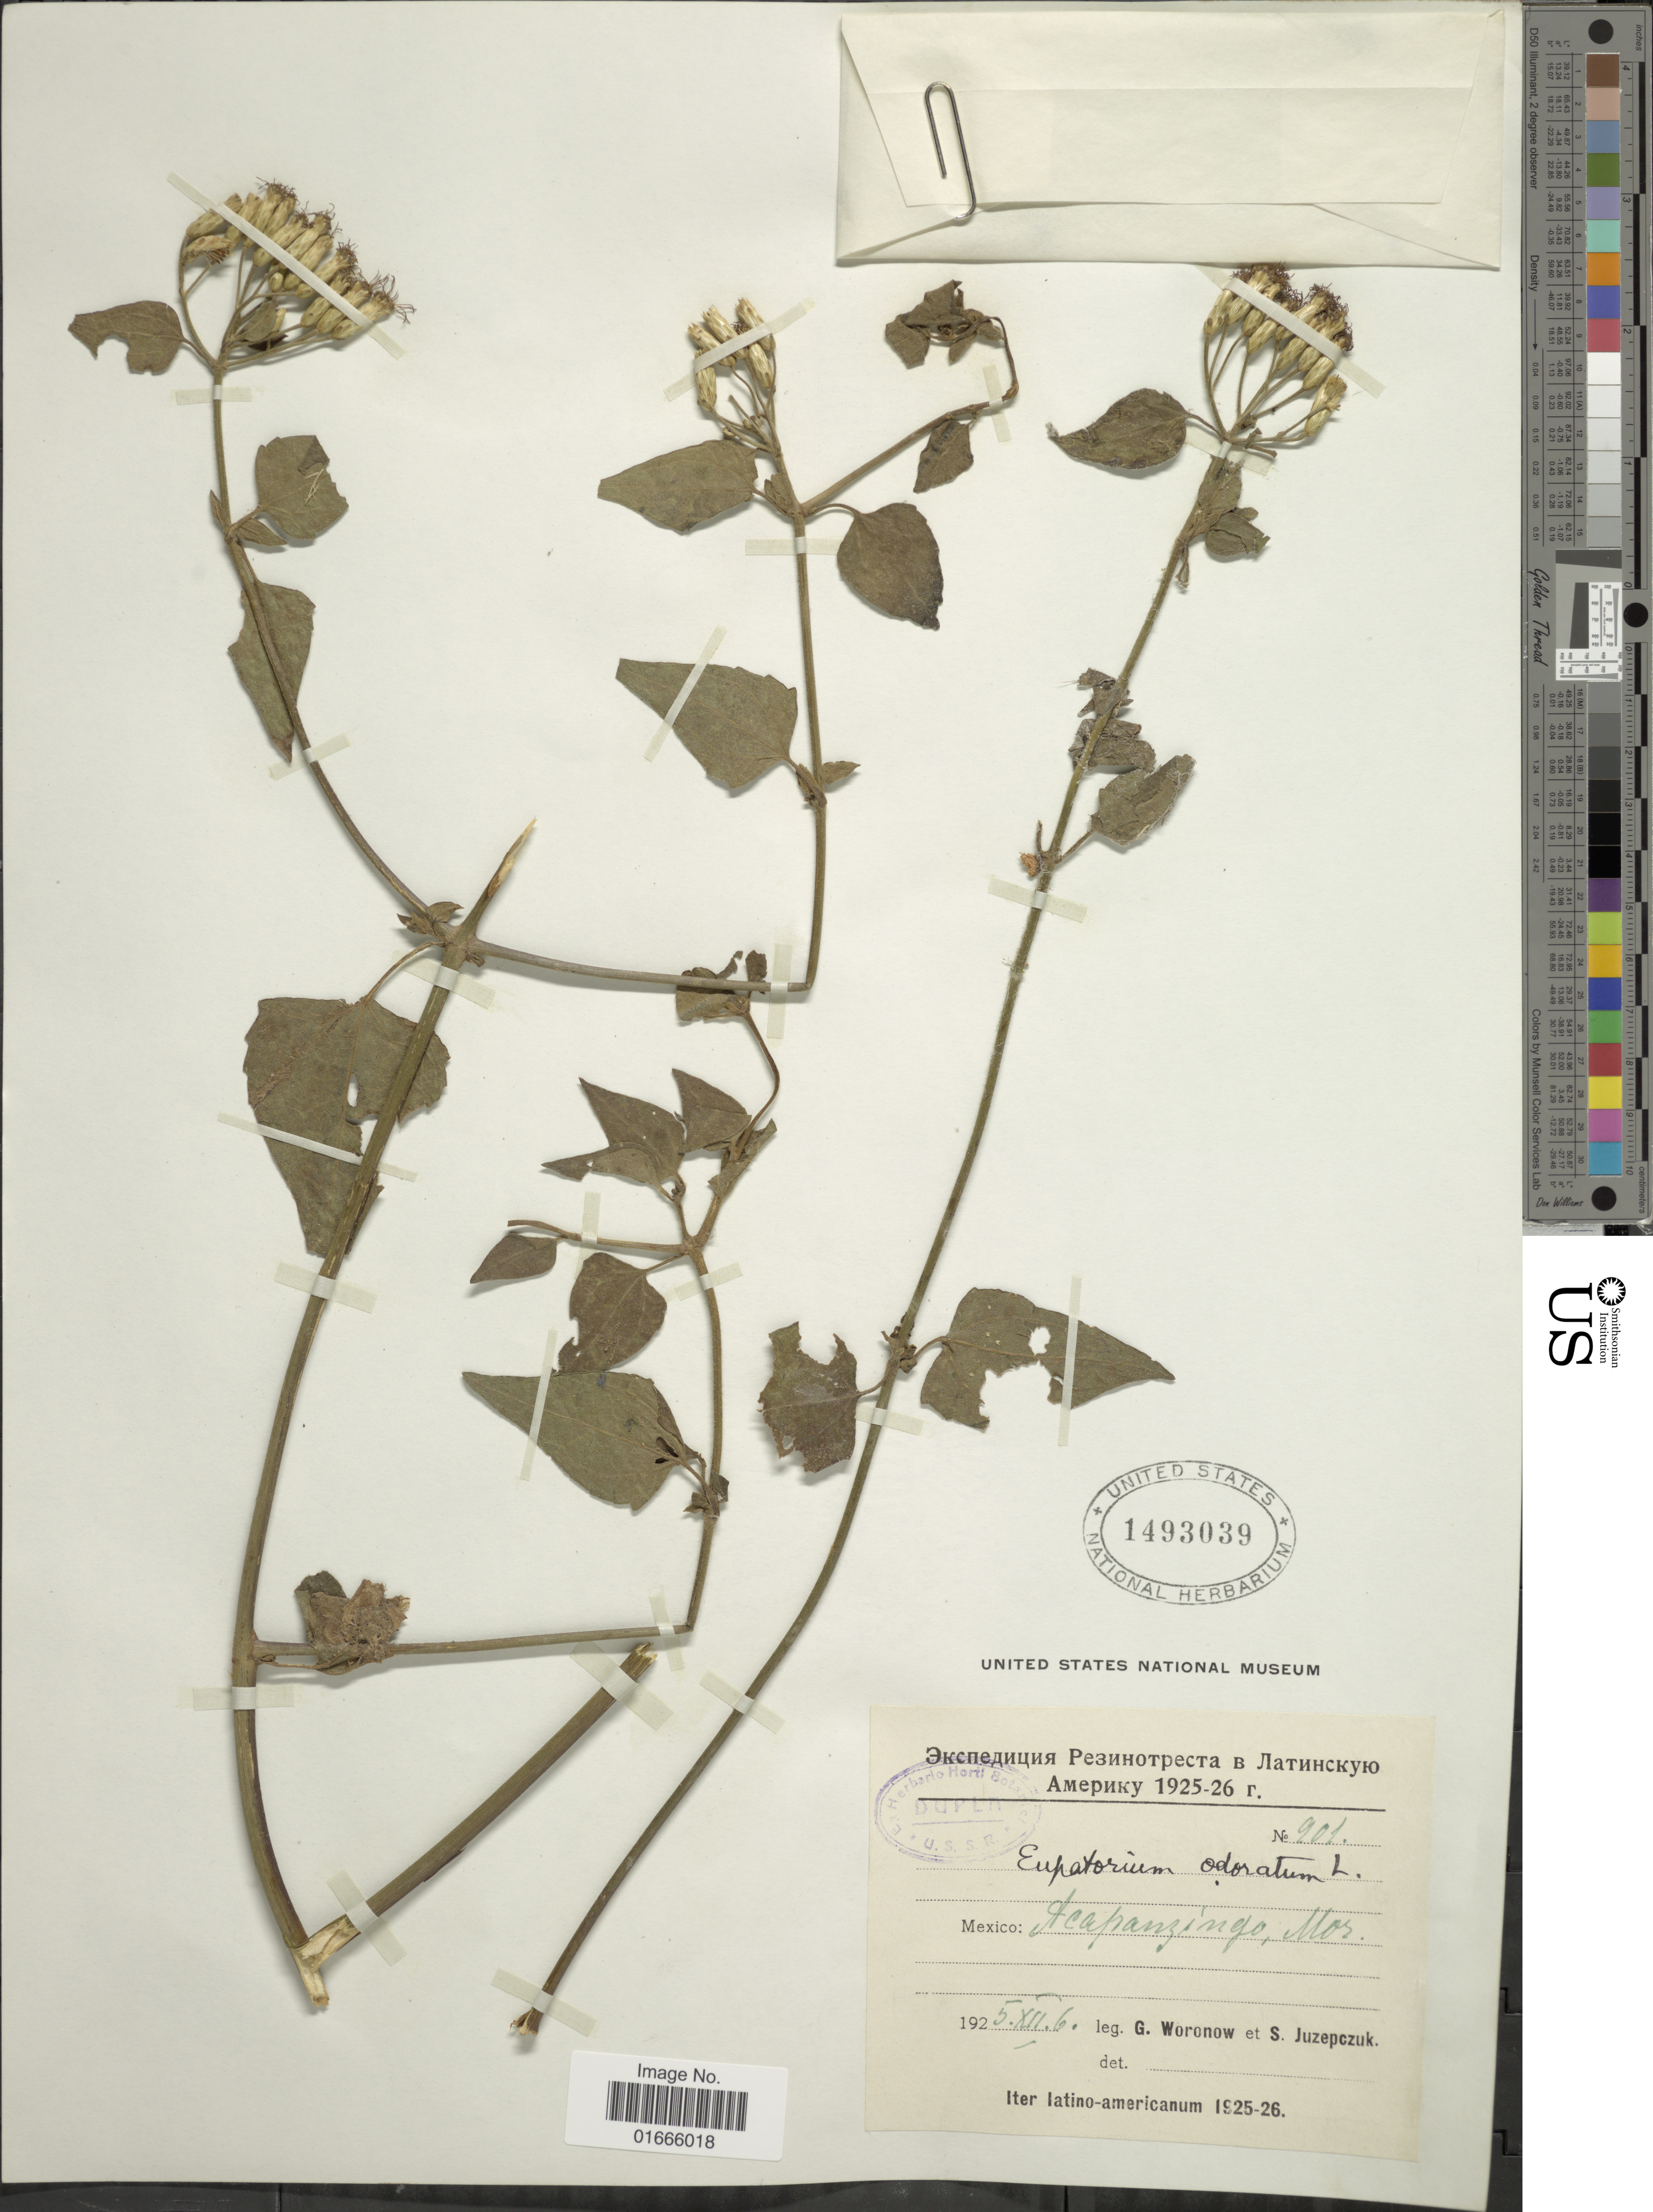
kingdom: Plantae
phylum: Tracheophyta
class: Magnoliopsida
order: Asterales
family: Asteraceae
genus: Chromolaena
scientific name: Chromolaena odorata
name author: (L.) R.M. King & H. Rob.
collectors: G. Woronow & S. V. Juzepczuk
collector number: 901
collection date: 1925-12-06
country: Mexico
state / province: Morelos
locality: Mexico: Acapanzingo, Mor.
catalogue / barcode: US 1493039